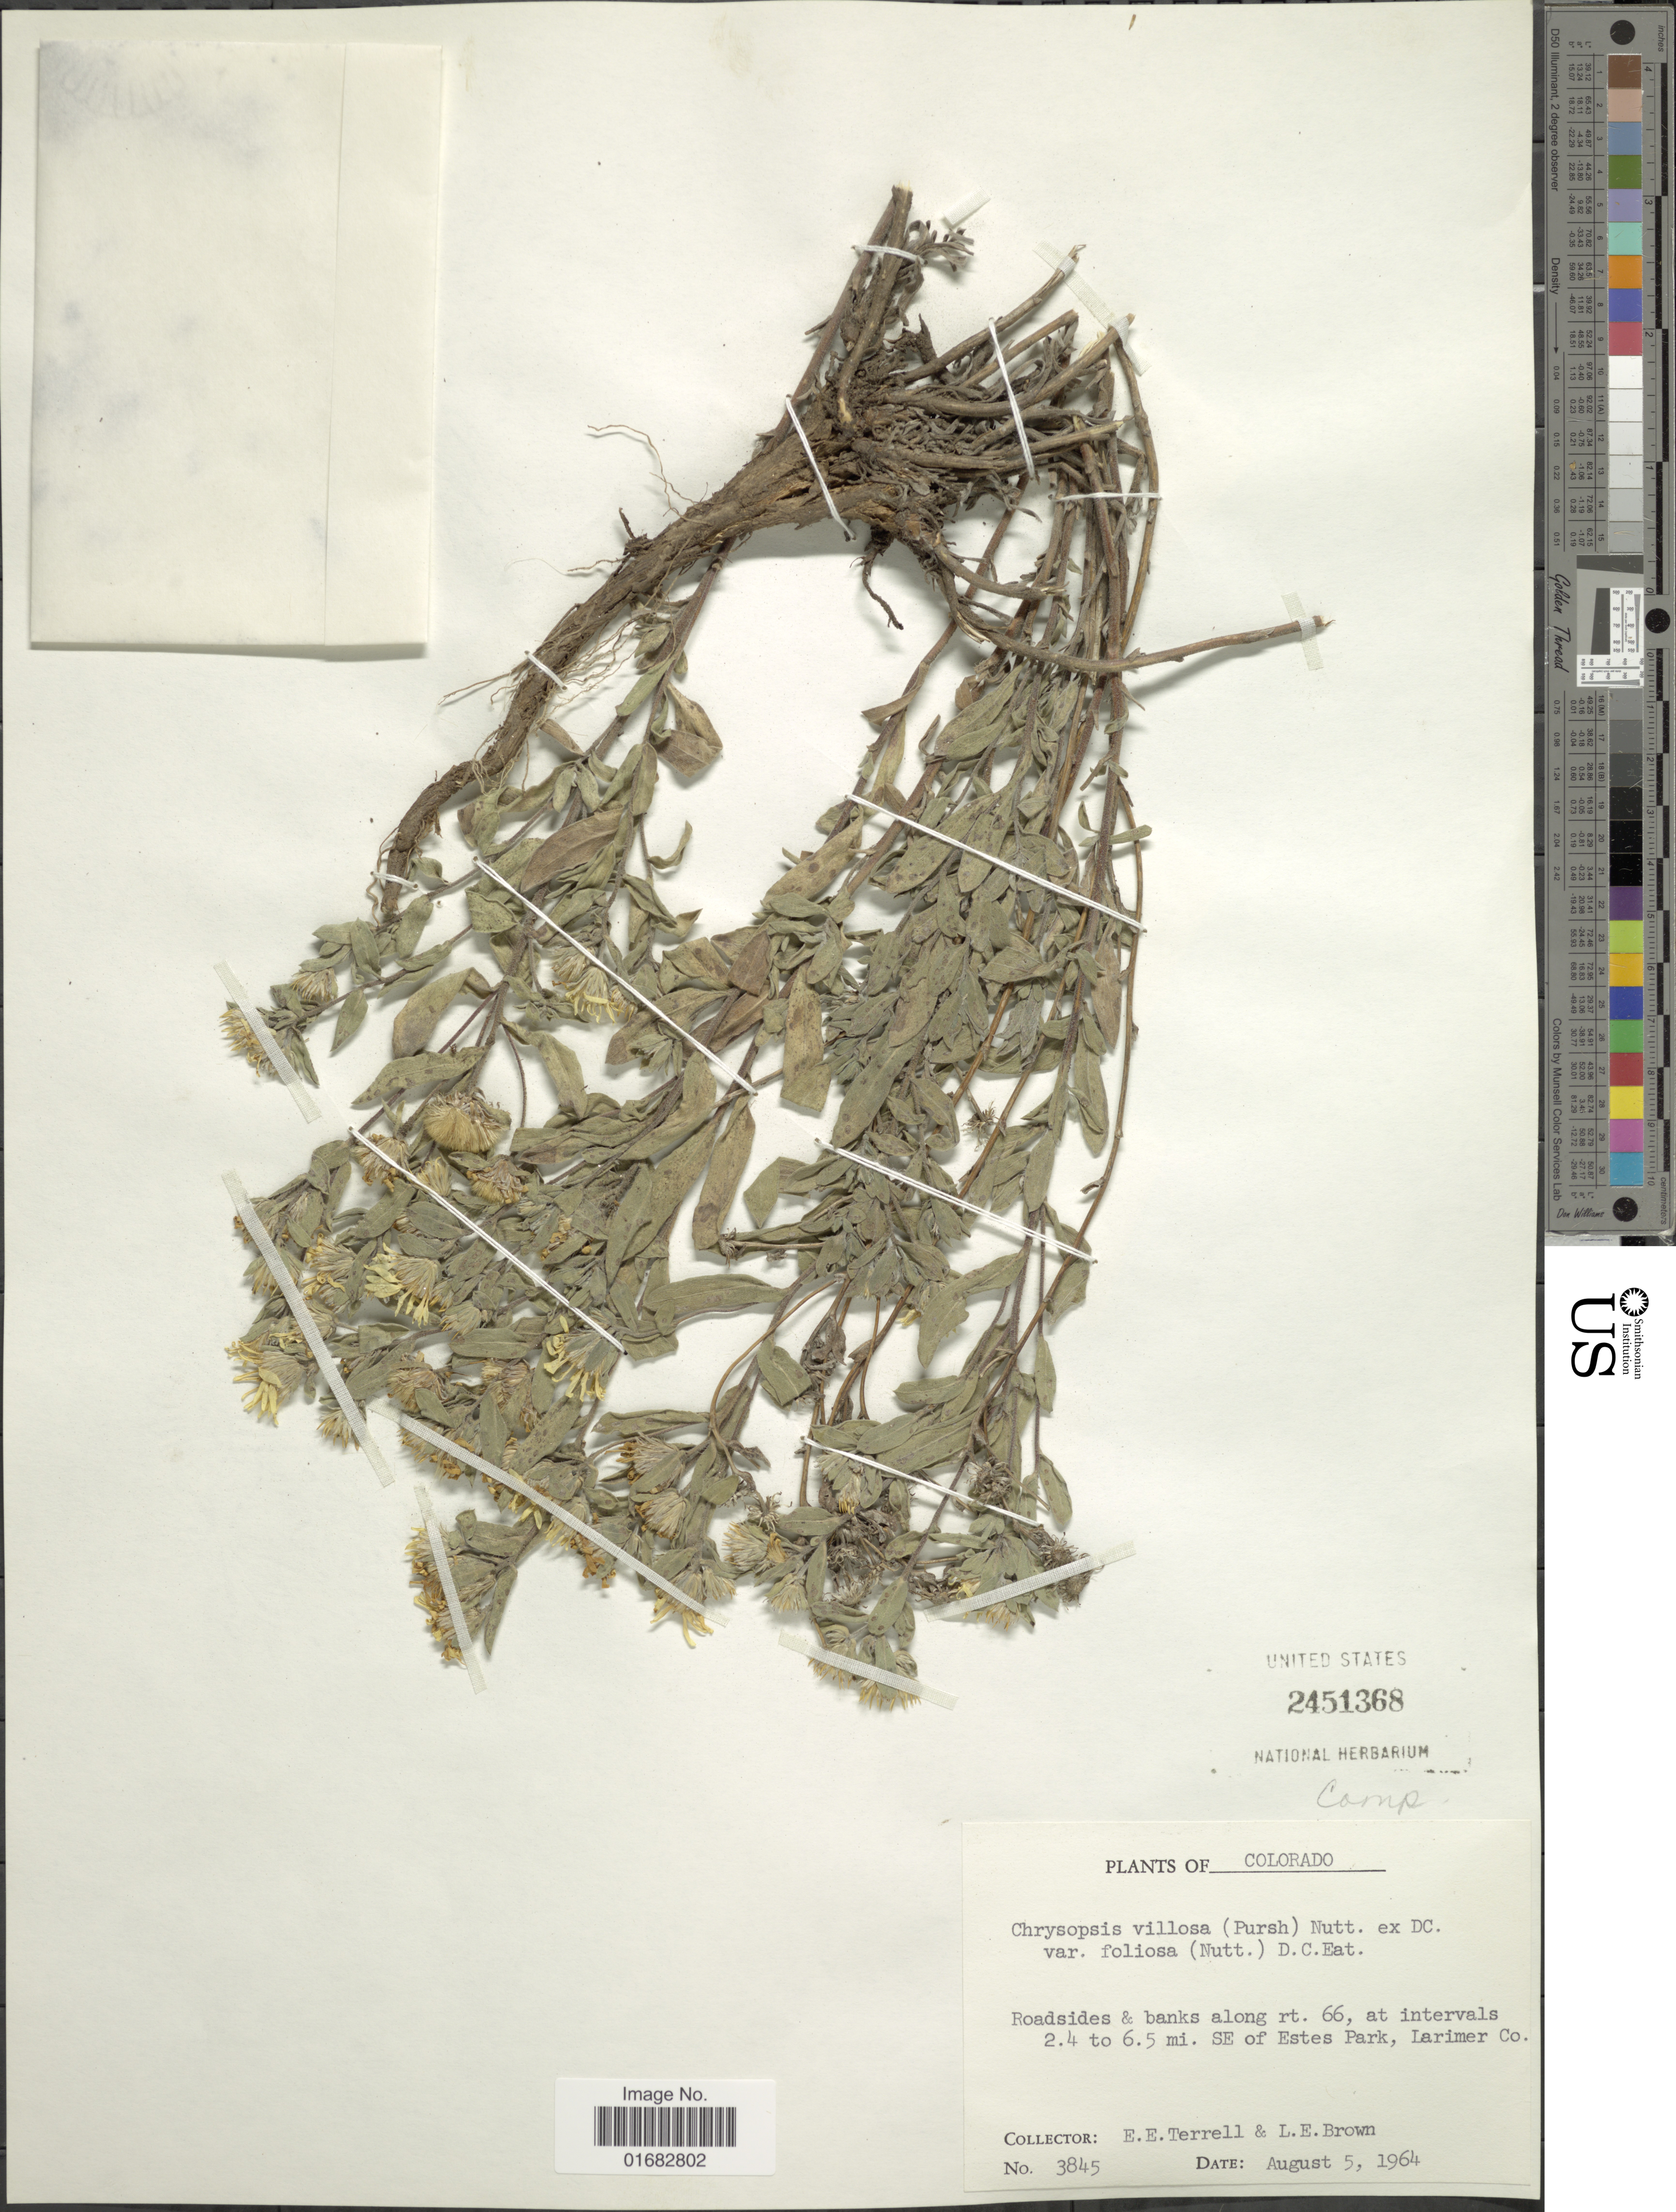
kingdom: Plantae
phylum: Tracheophyta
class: Magnoliopsida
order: Asterales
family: Asteraceae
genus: Heterotheca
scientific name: Heterotheca villosa var. foliosa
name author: (Nutt.) V.L. Harms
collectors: E. E. Terrell & L. E. Brown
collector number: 3845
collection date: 1964-08-05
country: United States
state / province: Colorado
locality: Roadsides & banks along rt. 66, at intervals 2.4 to 6.5 mi. SE of Estes Park, Larimer Co.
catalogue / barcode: US 2451368